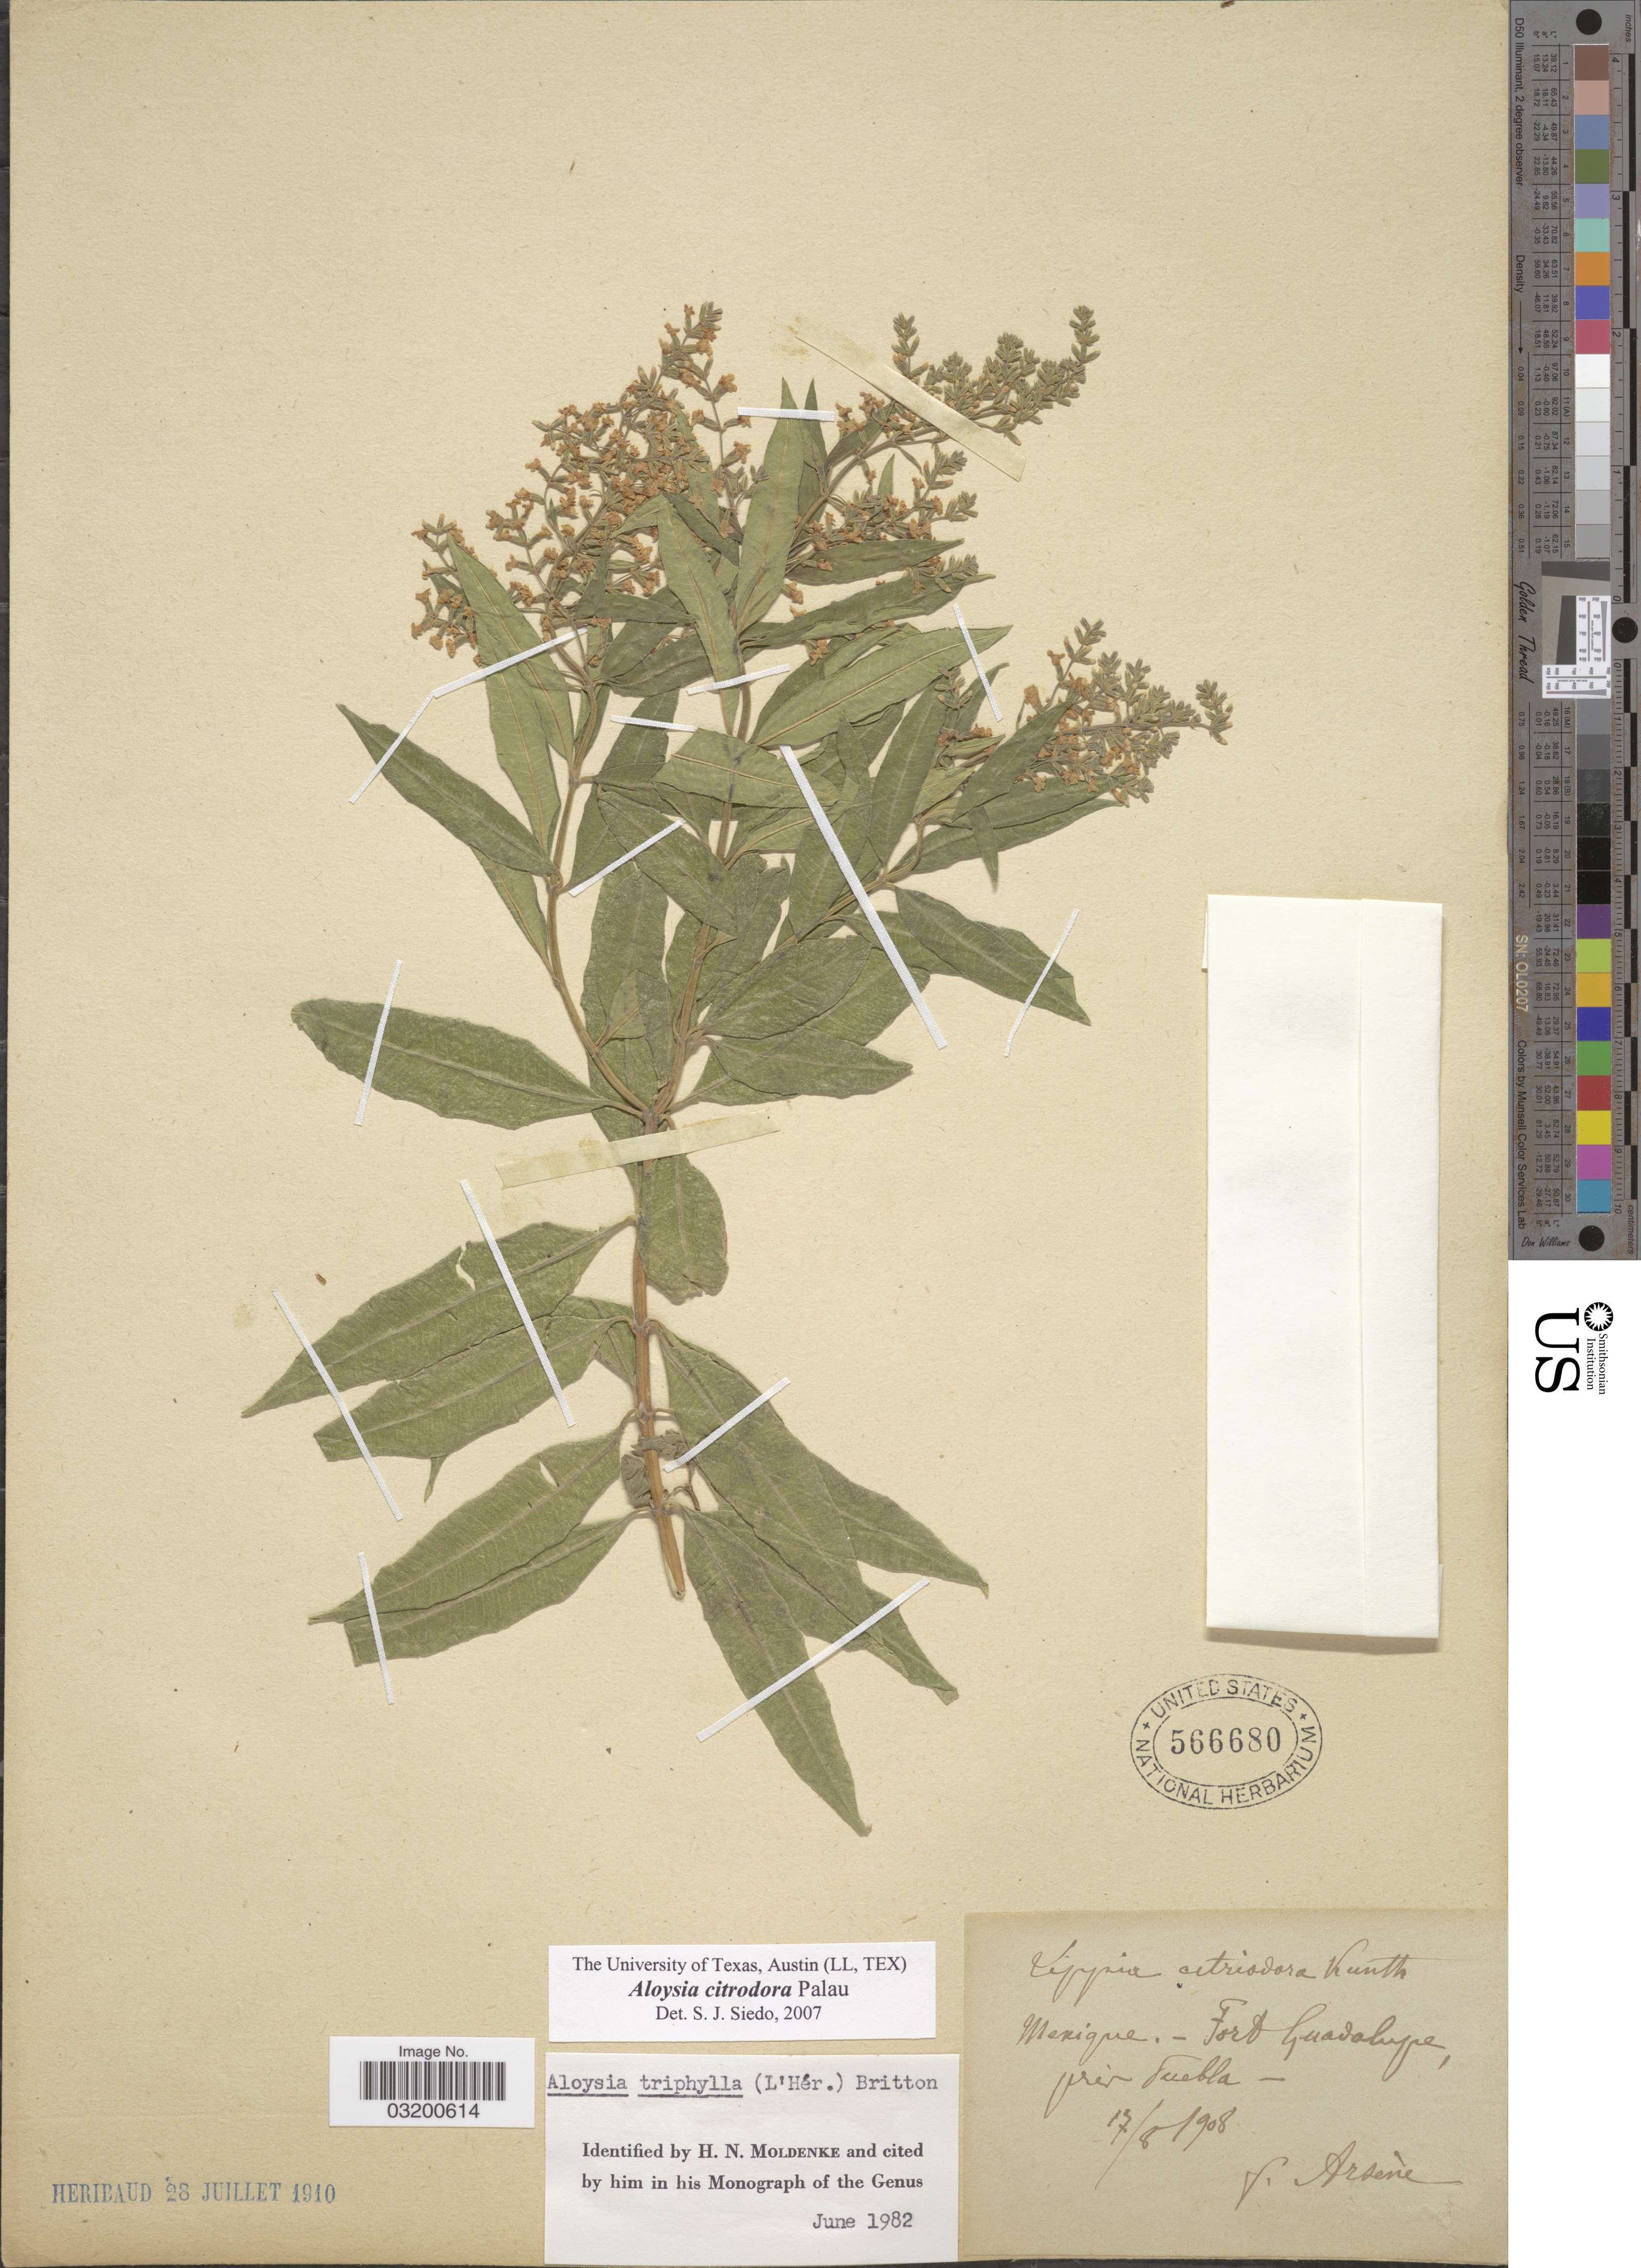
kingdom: Plantae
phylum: Tracheophyta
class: Magnoliopsida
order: Lamiales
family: Verbenaceae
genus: Aloysia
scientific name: Aloysia citrodora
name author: Paláu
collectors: F. Arsène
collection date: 1908-08-17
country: Mexico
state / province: Puebla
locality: Fort Guadalupe, pres Puebla.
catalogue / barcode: US 566680